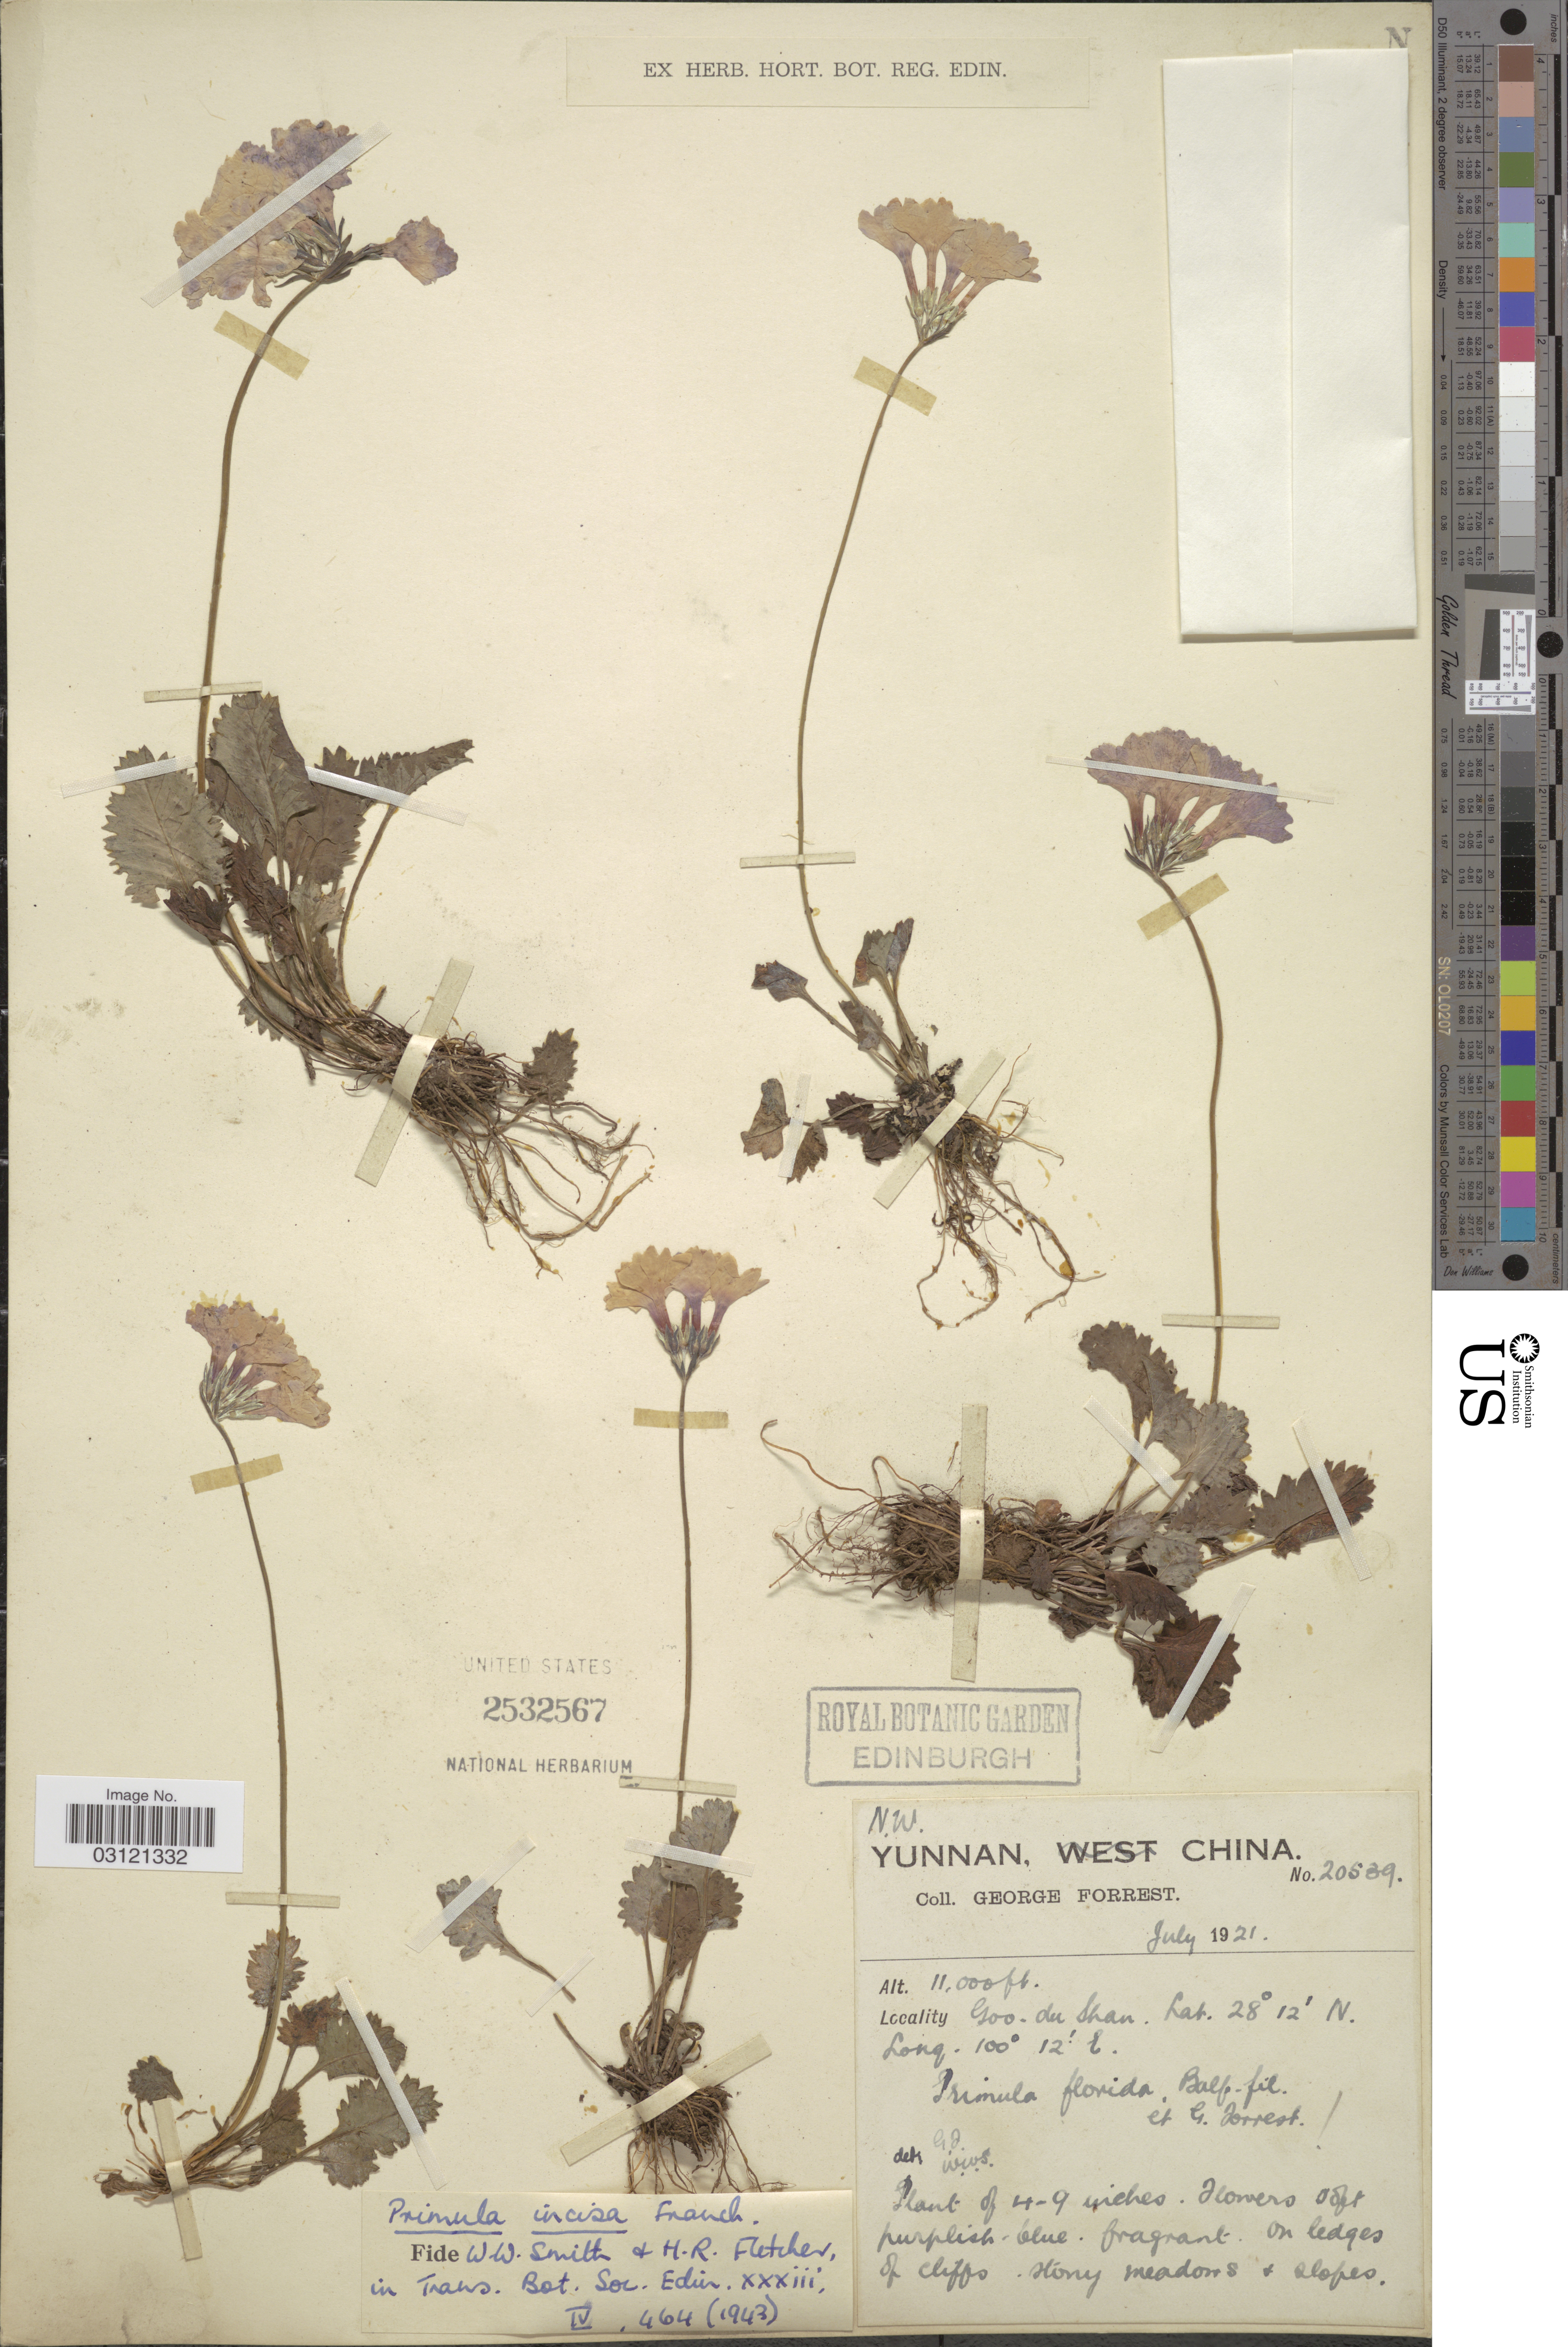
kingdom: Plantae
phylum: Tracheophyta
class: Magnoliopsida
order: Ericales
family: Primulaceae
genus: Primula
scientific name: Primula incisa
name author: Franch.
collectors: G. Forrest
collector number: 20539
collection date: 1921-07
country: China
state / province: Yunnan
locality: N.W. Yunnan, Goo-du Shan.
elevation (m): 3353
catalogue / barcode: US 2532567